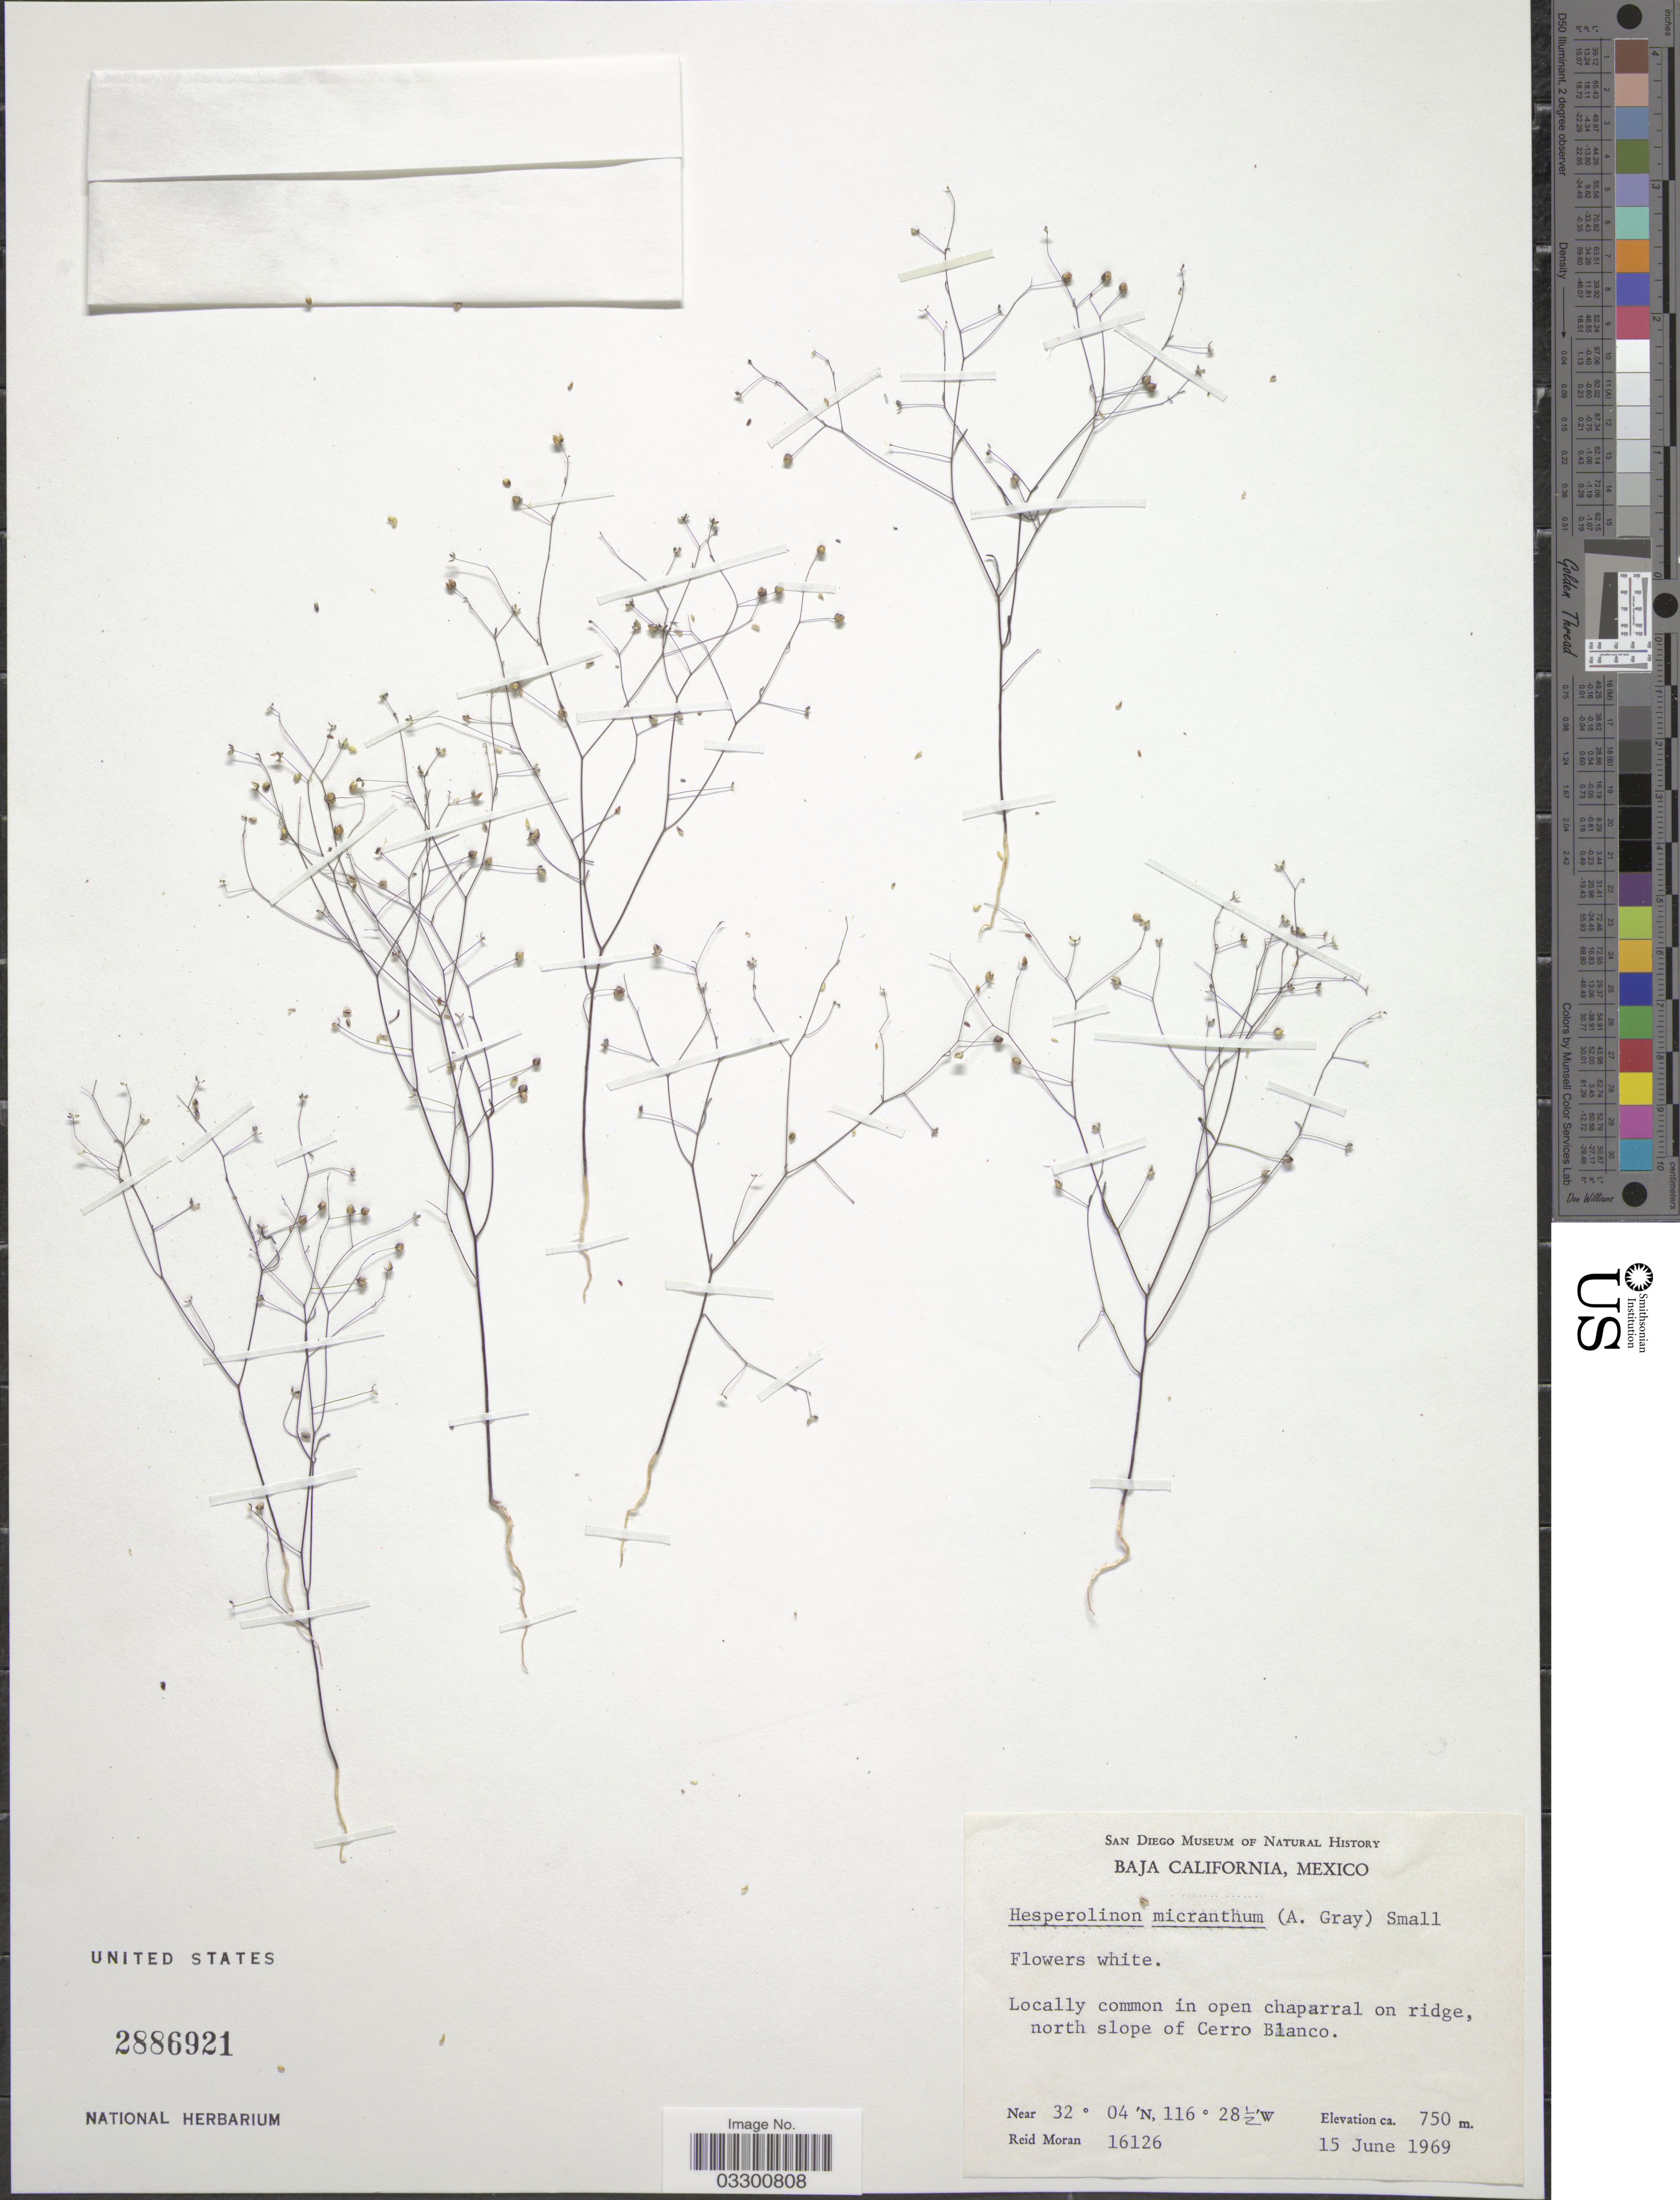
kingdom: Plantae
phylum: Tracheophyta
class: Magnoliopsida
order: Malpighiales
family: Linaceae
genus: Linum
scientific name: Linum micranthum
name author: A. Gray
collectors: R. Moran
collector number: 16126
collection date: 1969-06-15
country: Mexico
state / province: Baja California Norte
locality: Common in open chaparral on ridge, north slope of Cerro Blanco.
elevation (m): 750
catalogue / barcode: US 2886921